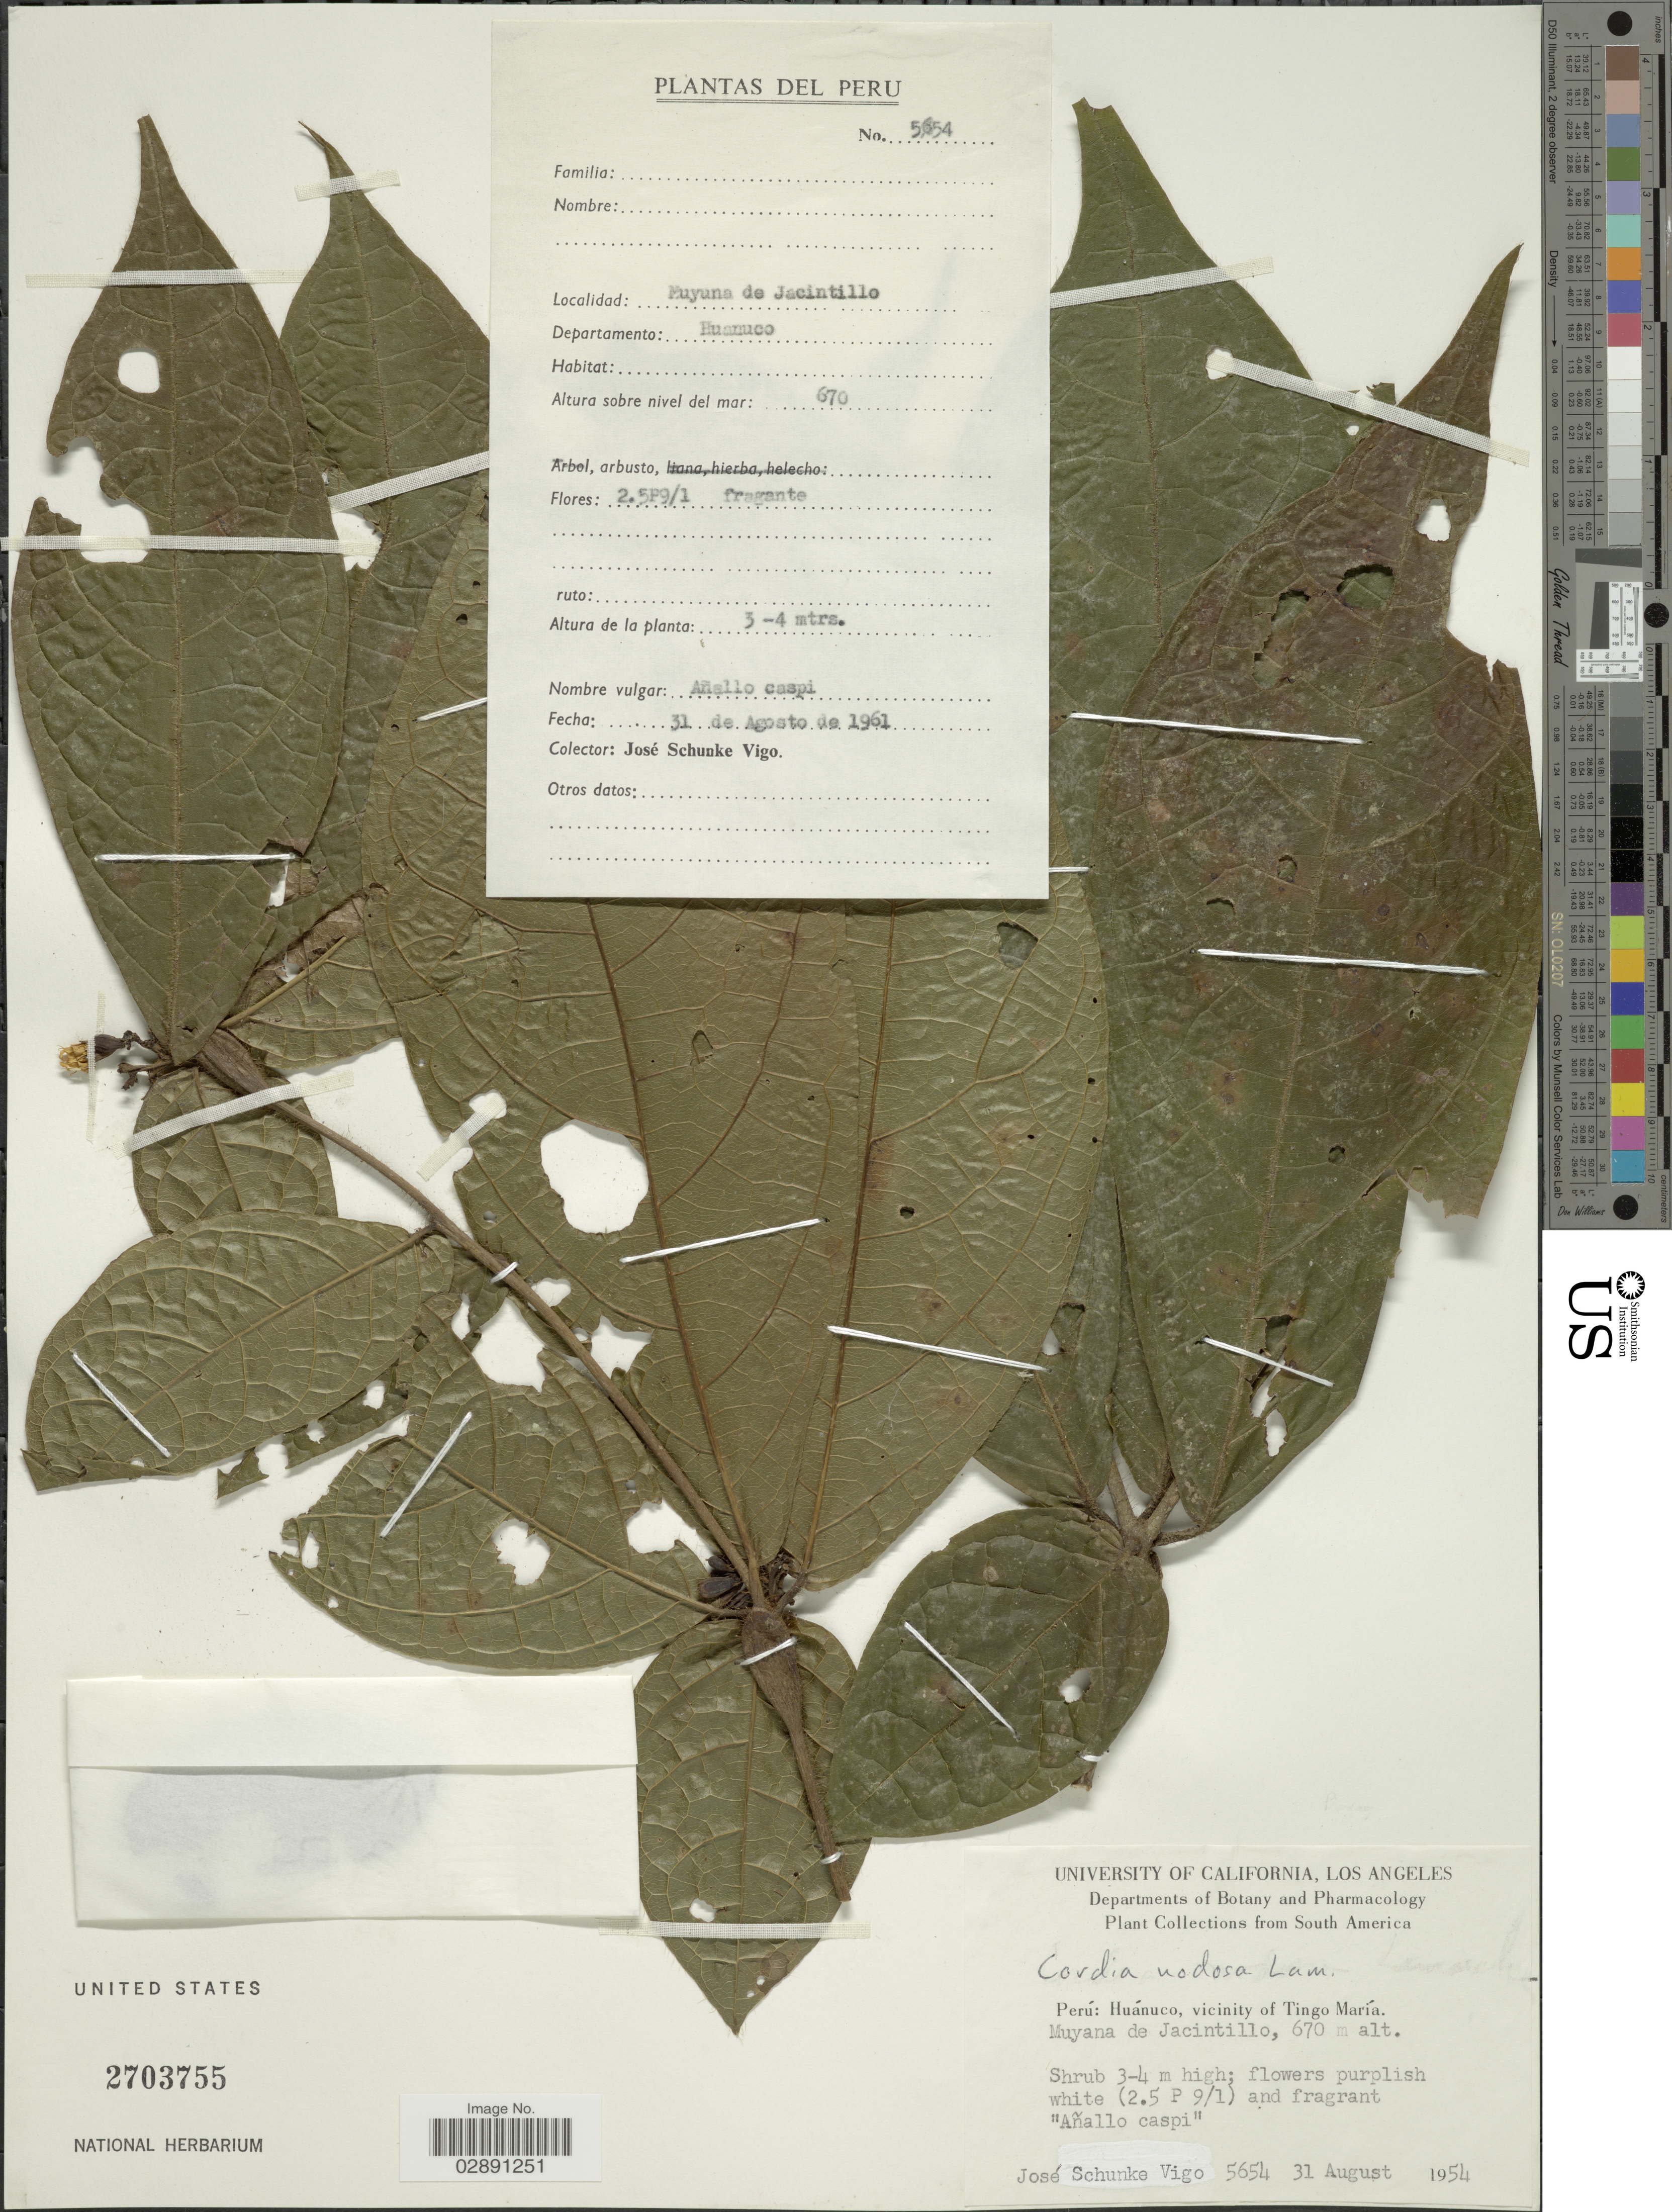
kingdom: Plantae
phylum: Tracheophyta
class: Magnoliopsida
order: Boraginales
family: Cordiaceae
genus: Cordia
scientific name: Cordia nodosa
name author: Lam.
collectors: J. Schunke Vigo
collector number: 5654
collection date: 1954-08-31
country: Peru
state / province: Huánuco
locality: Vicinity of Tingo María. Muyana de Jacintillo. Departamento: Huanuco.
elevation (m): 670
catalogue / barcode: US 2703755